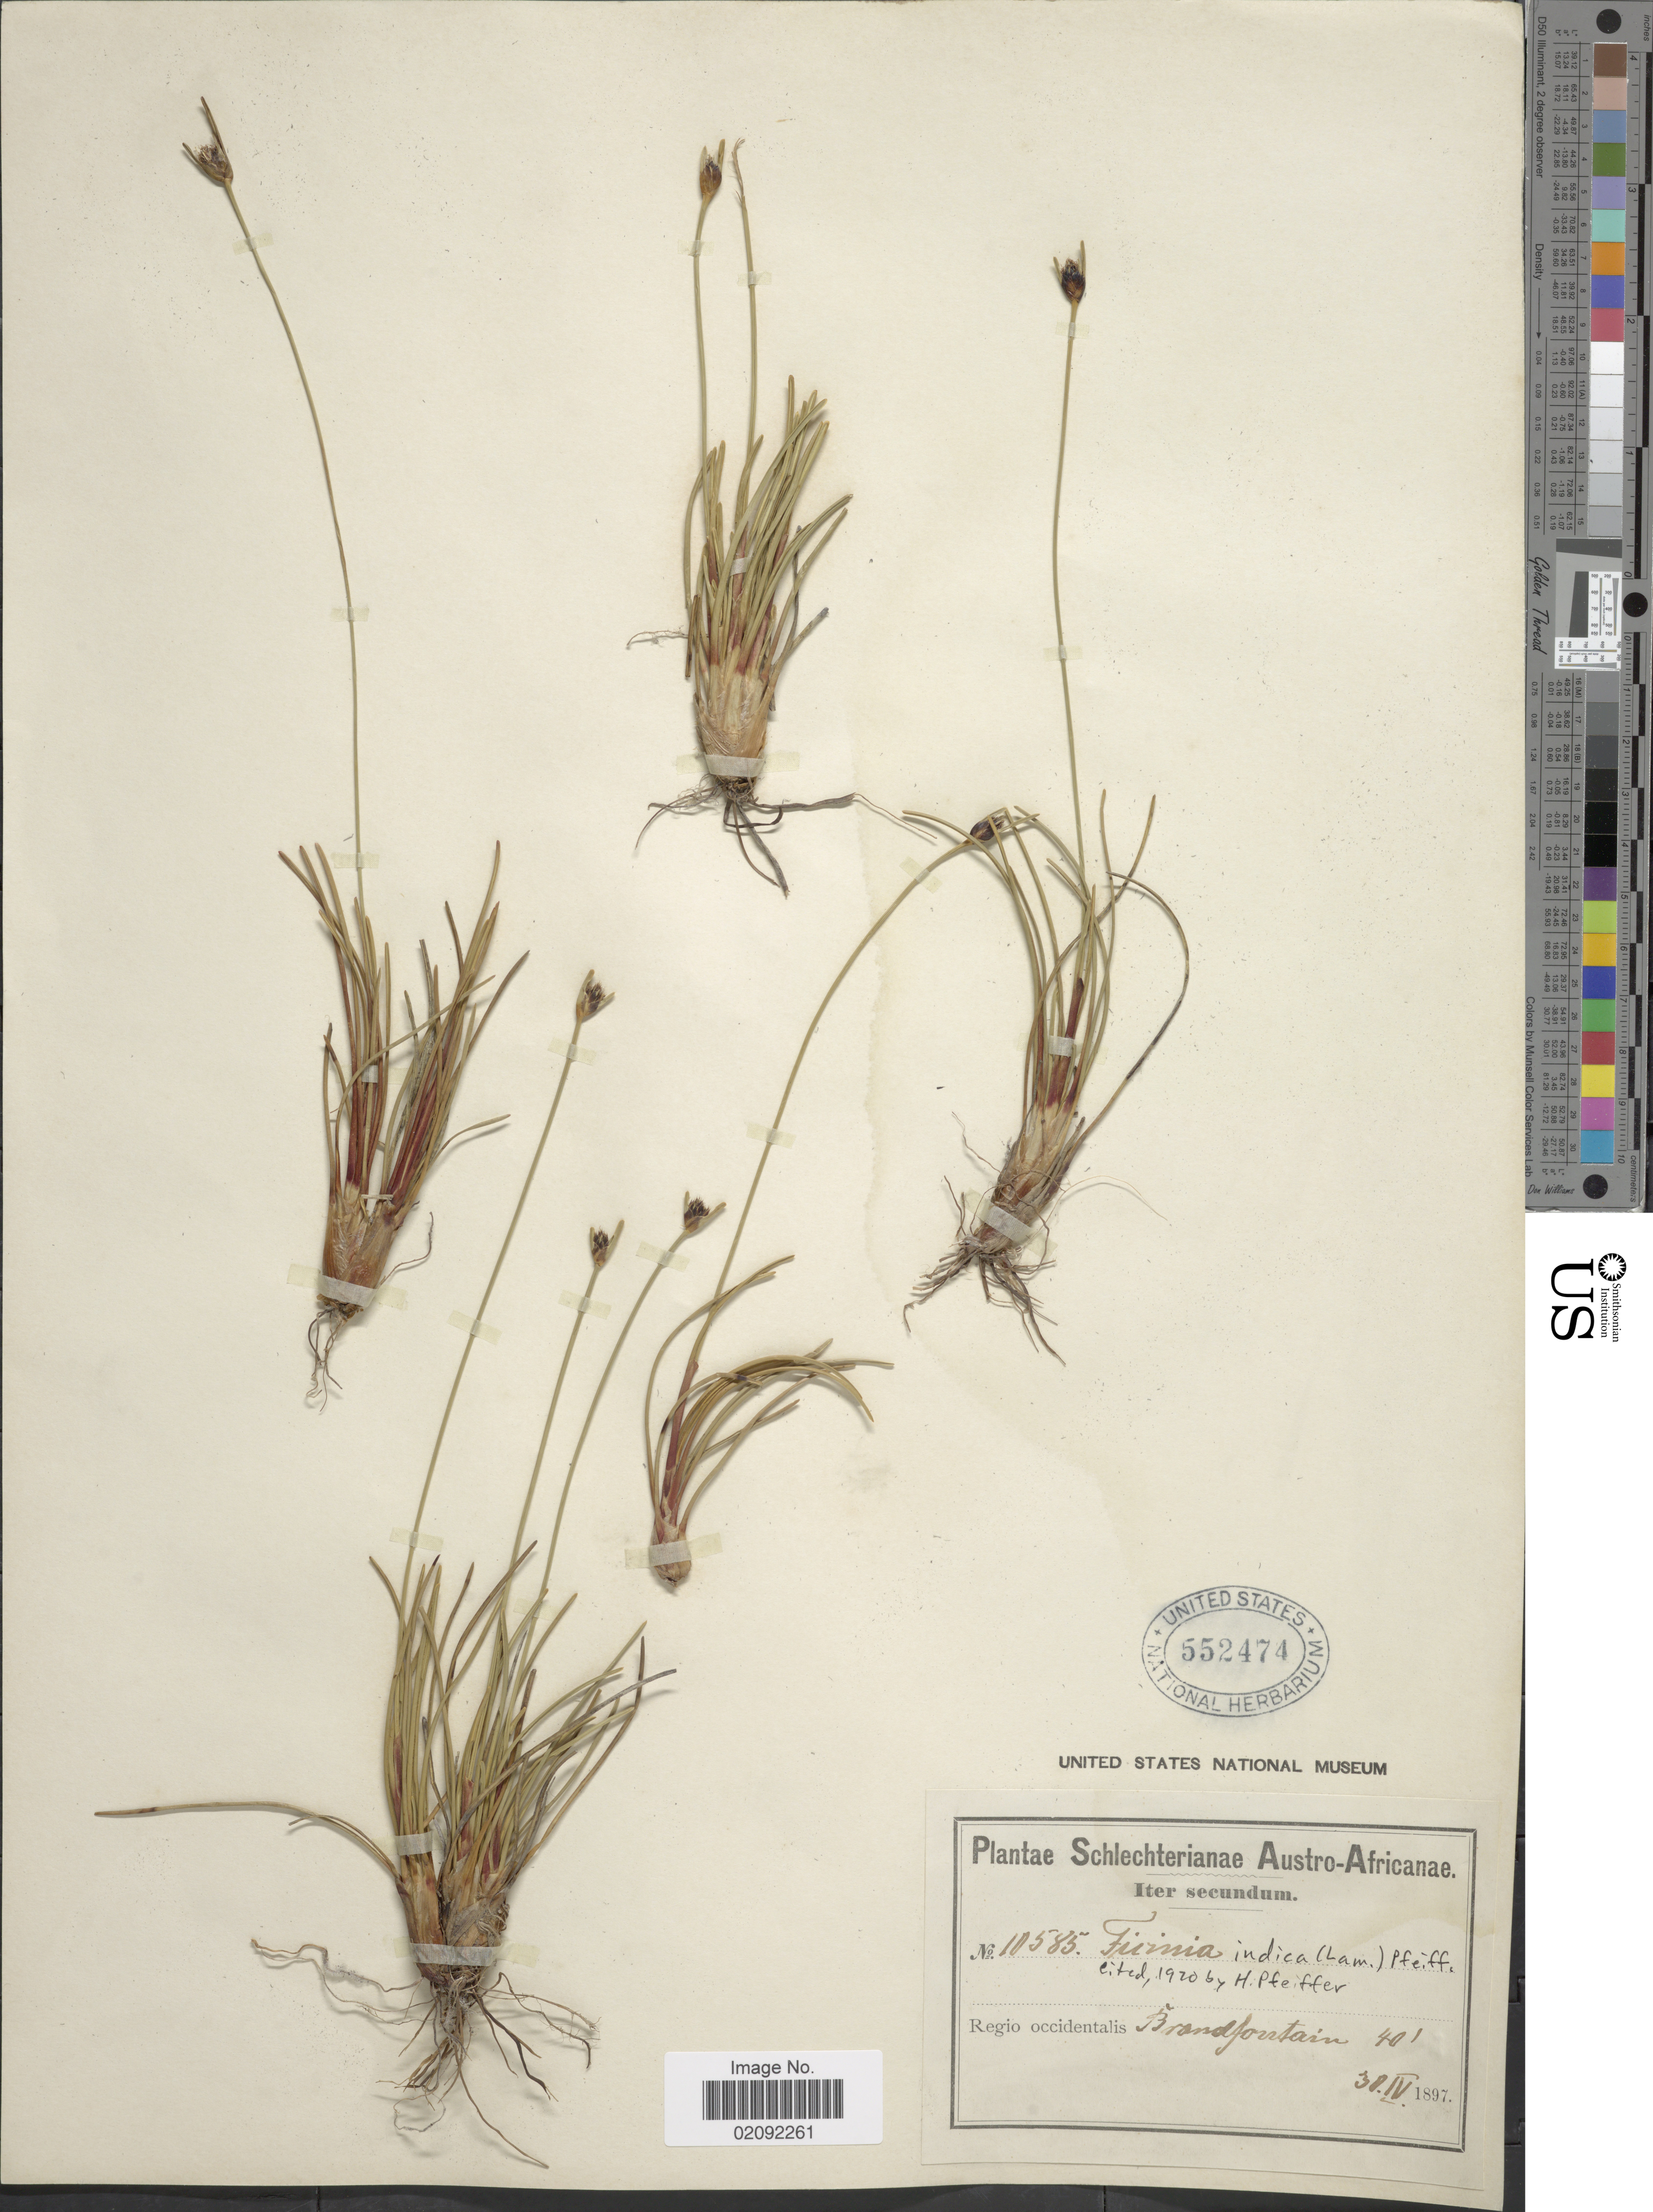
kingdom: Plantae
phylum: Tracheophyta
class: Liliopsida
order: Poales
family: Cyperaceae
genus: Ficinia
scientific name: Ficinia indica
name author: (Lam.) H. Pfeiff.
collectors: Schlechter, --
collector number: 10585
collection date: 1897-04-30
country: South Africa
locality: Austro-Africanae, Regio occidentalis, Brandfontain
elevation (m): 12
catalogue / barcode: US 552474